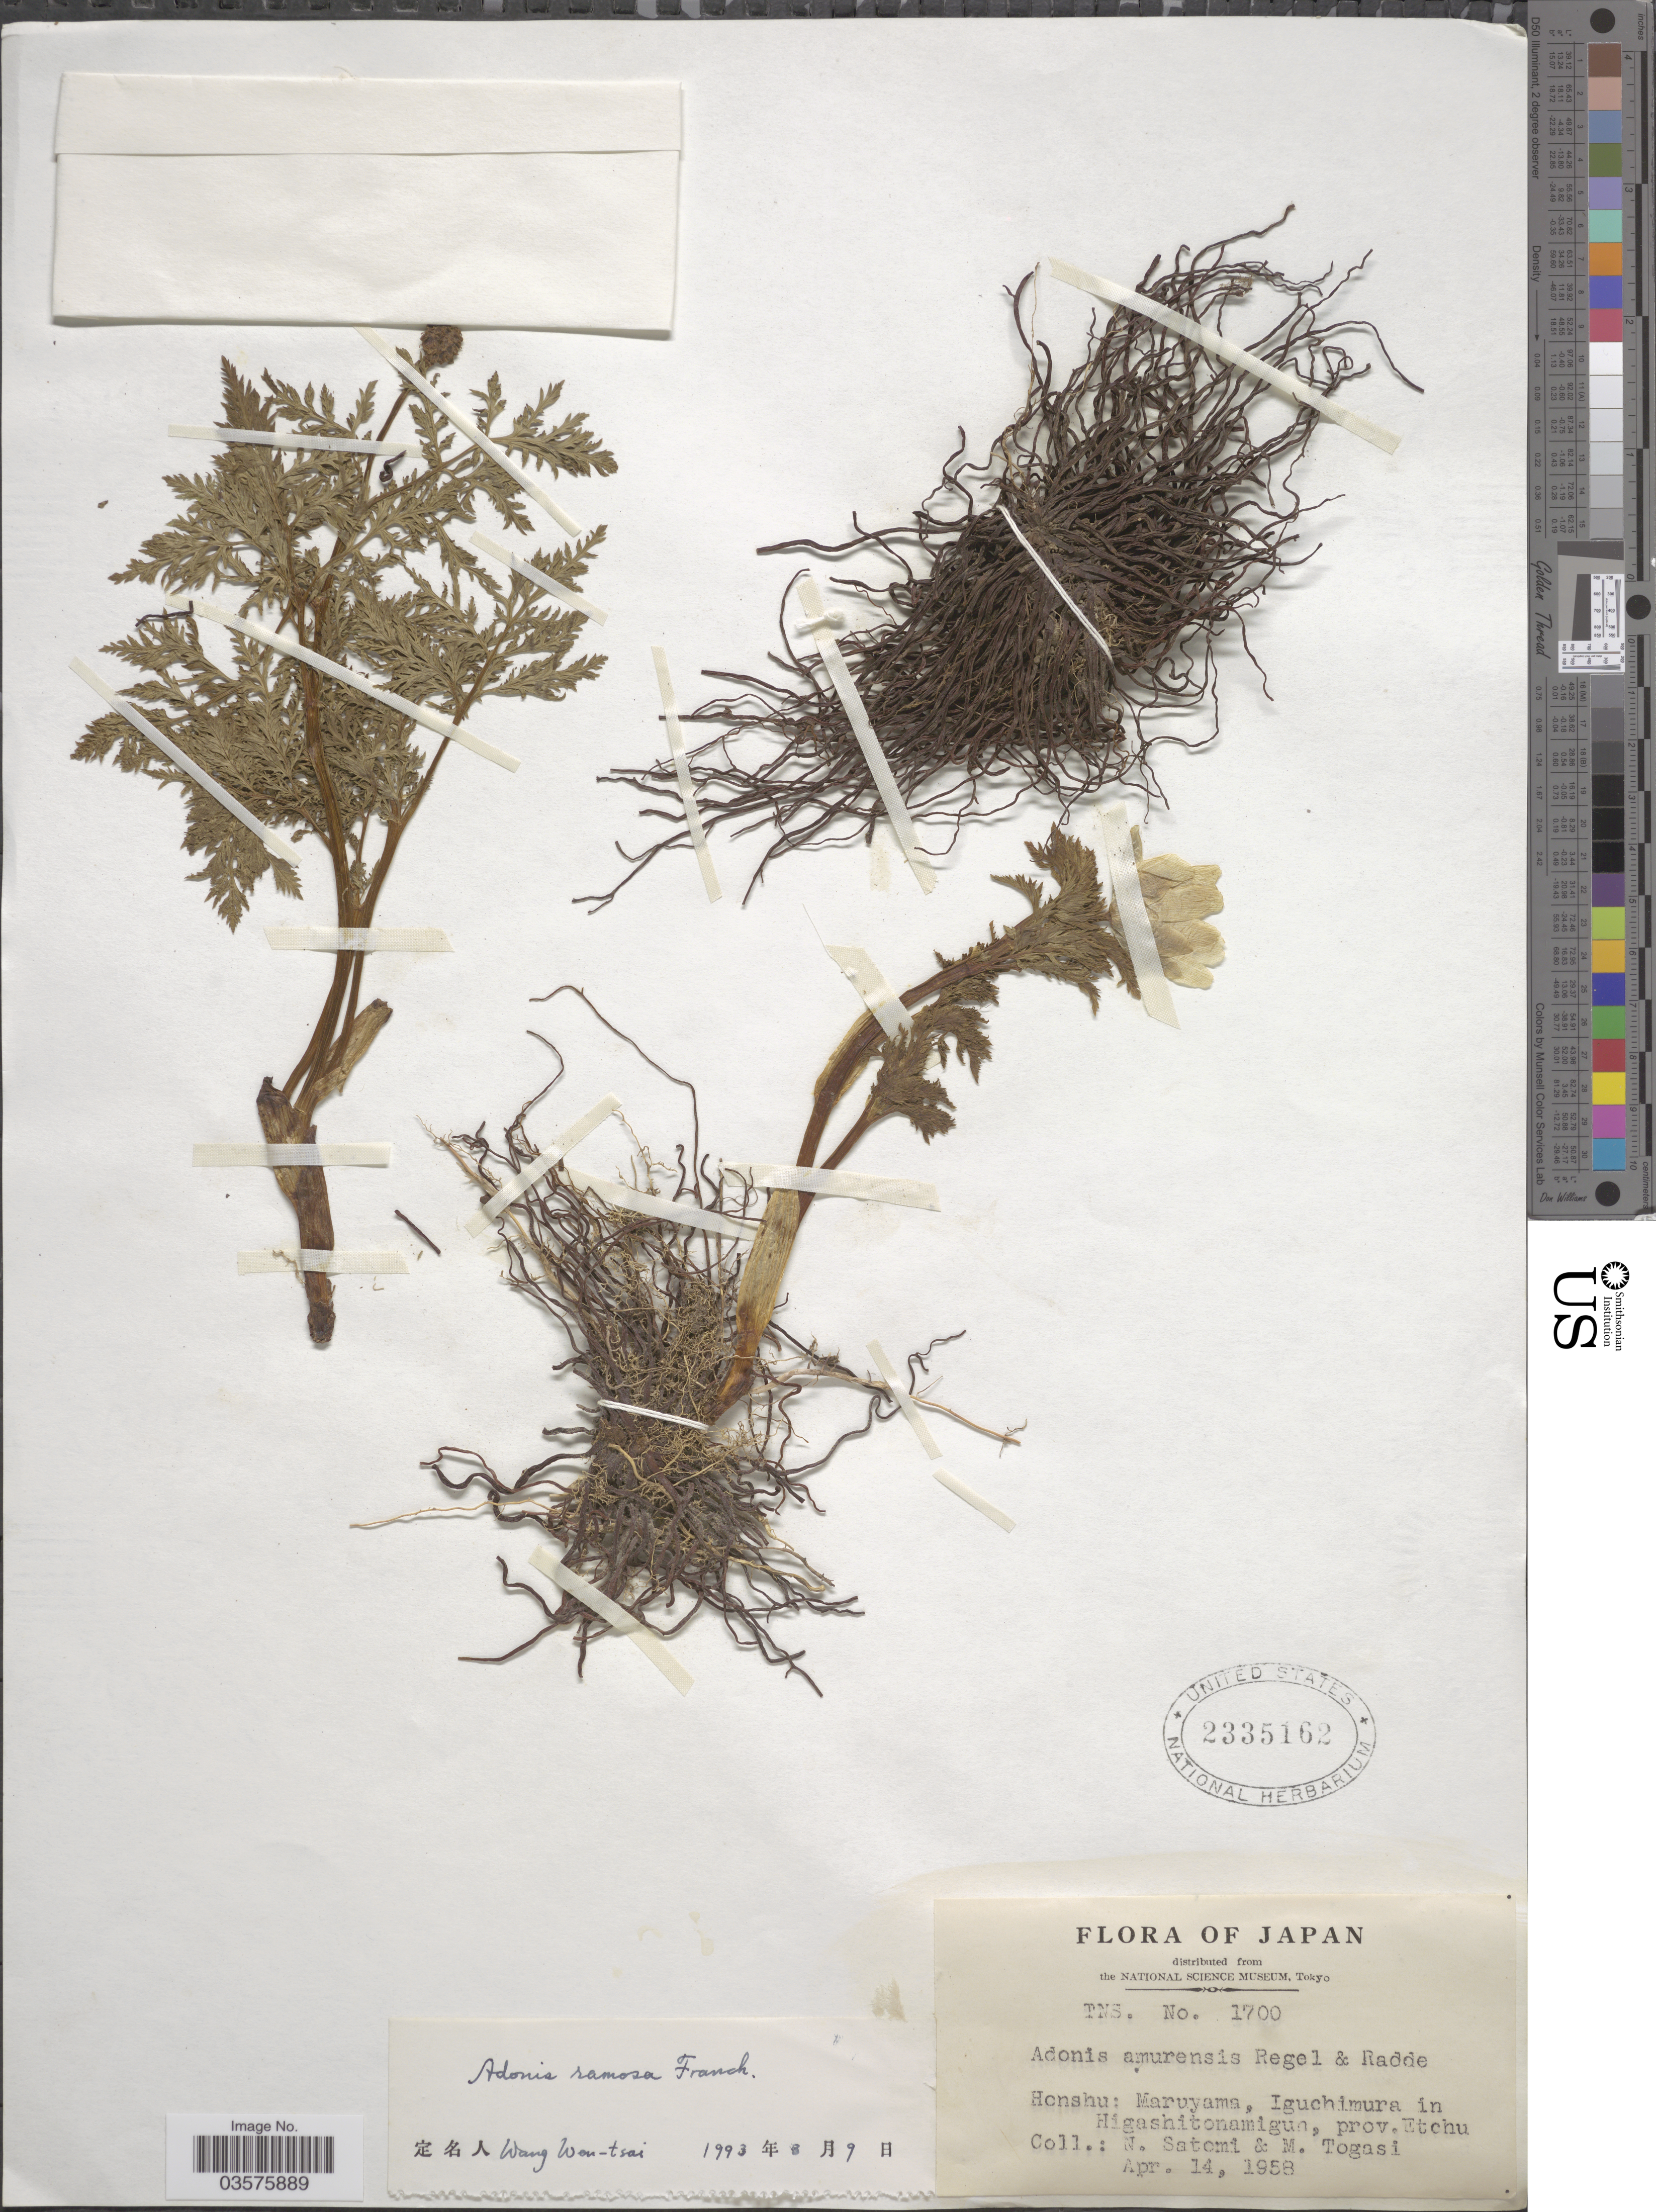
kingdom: Plantae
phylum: Tracheophyta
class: Magnoliopsida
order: Ranunculales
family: Ranunculaceae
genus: Adonis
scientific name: Adonis ramosa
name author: Franch.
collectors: N. Satomi & M. Togasi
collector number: TNS? 1700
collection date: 1958-04-14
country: Japan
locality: Honshu: Maruyama, Iguchimura in Higashitonamigun, prov. Etchu.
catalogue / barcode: US 2335162